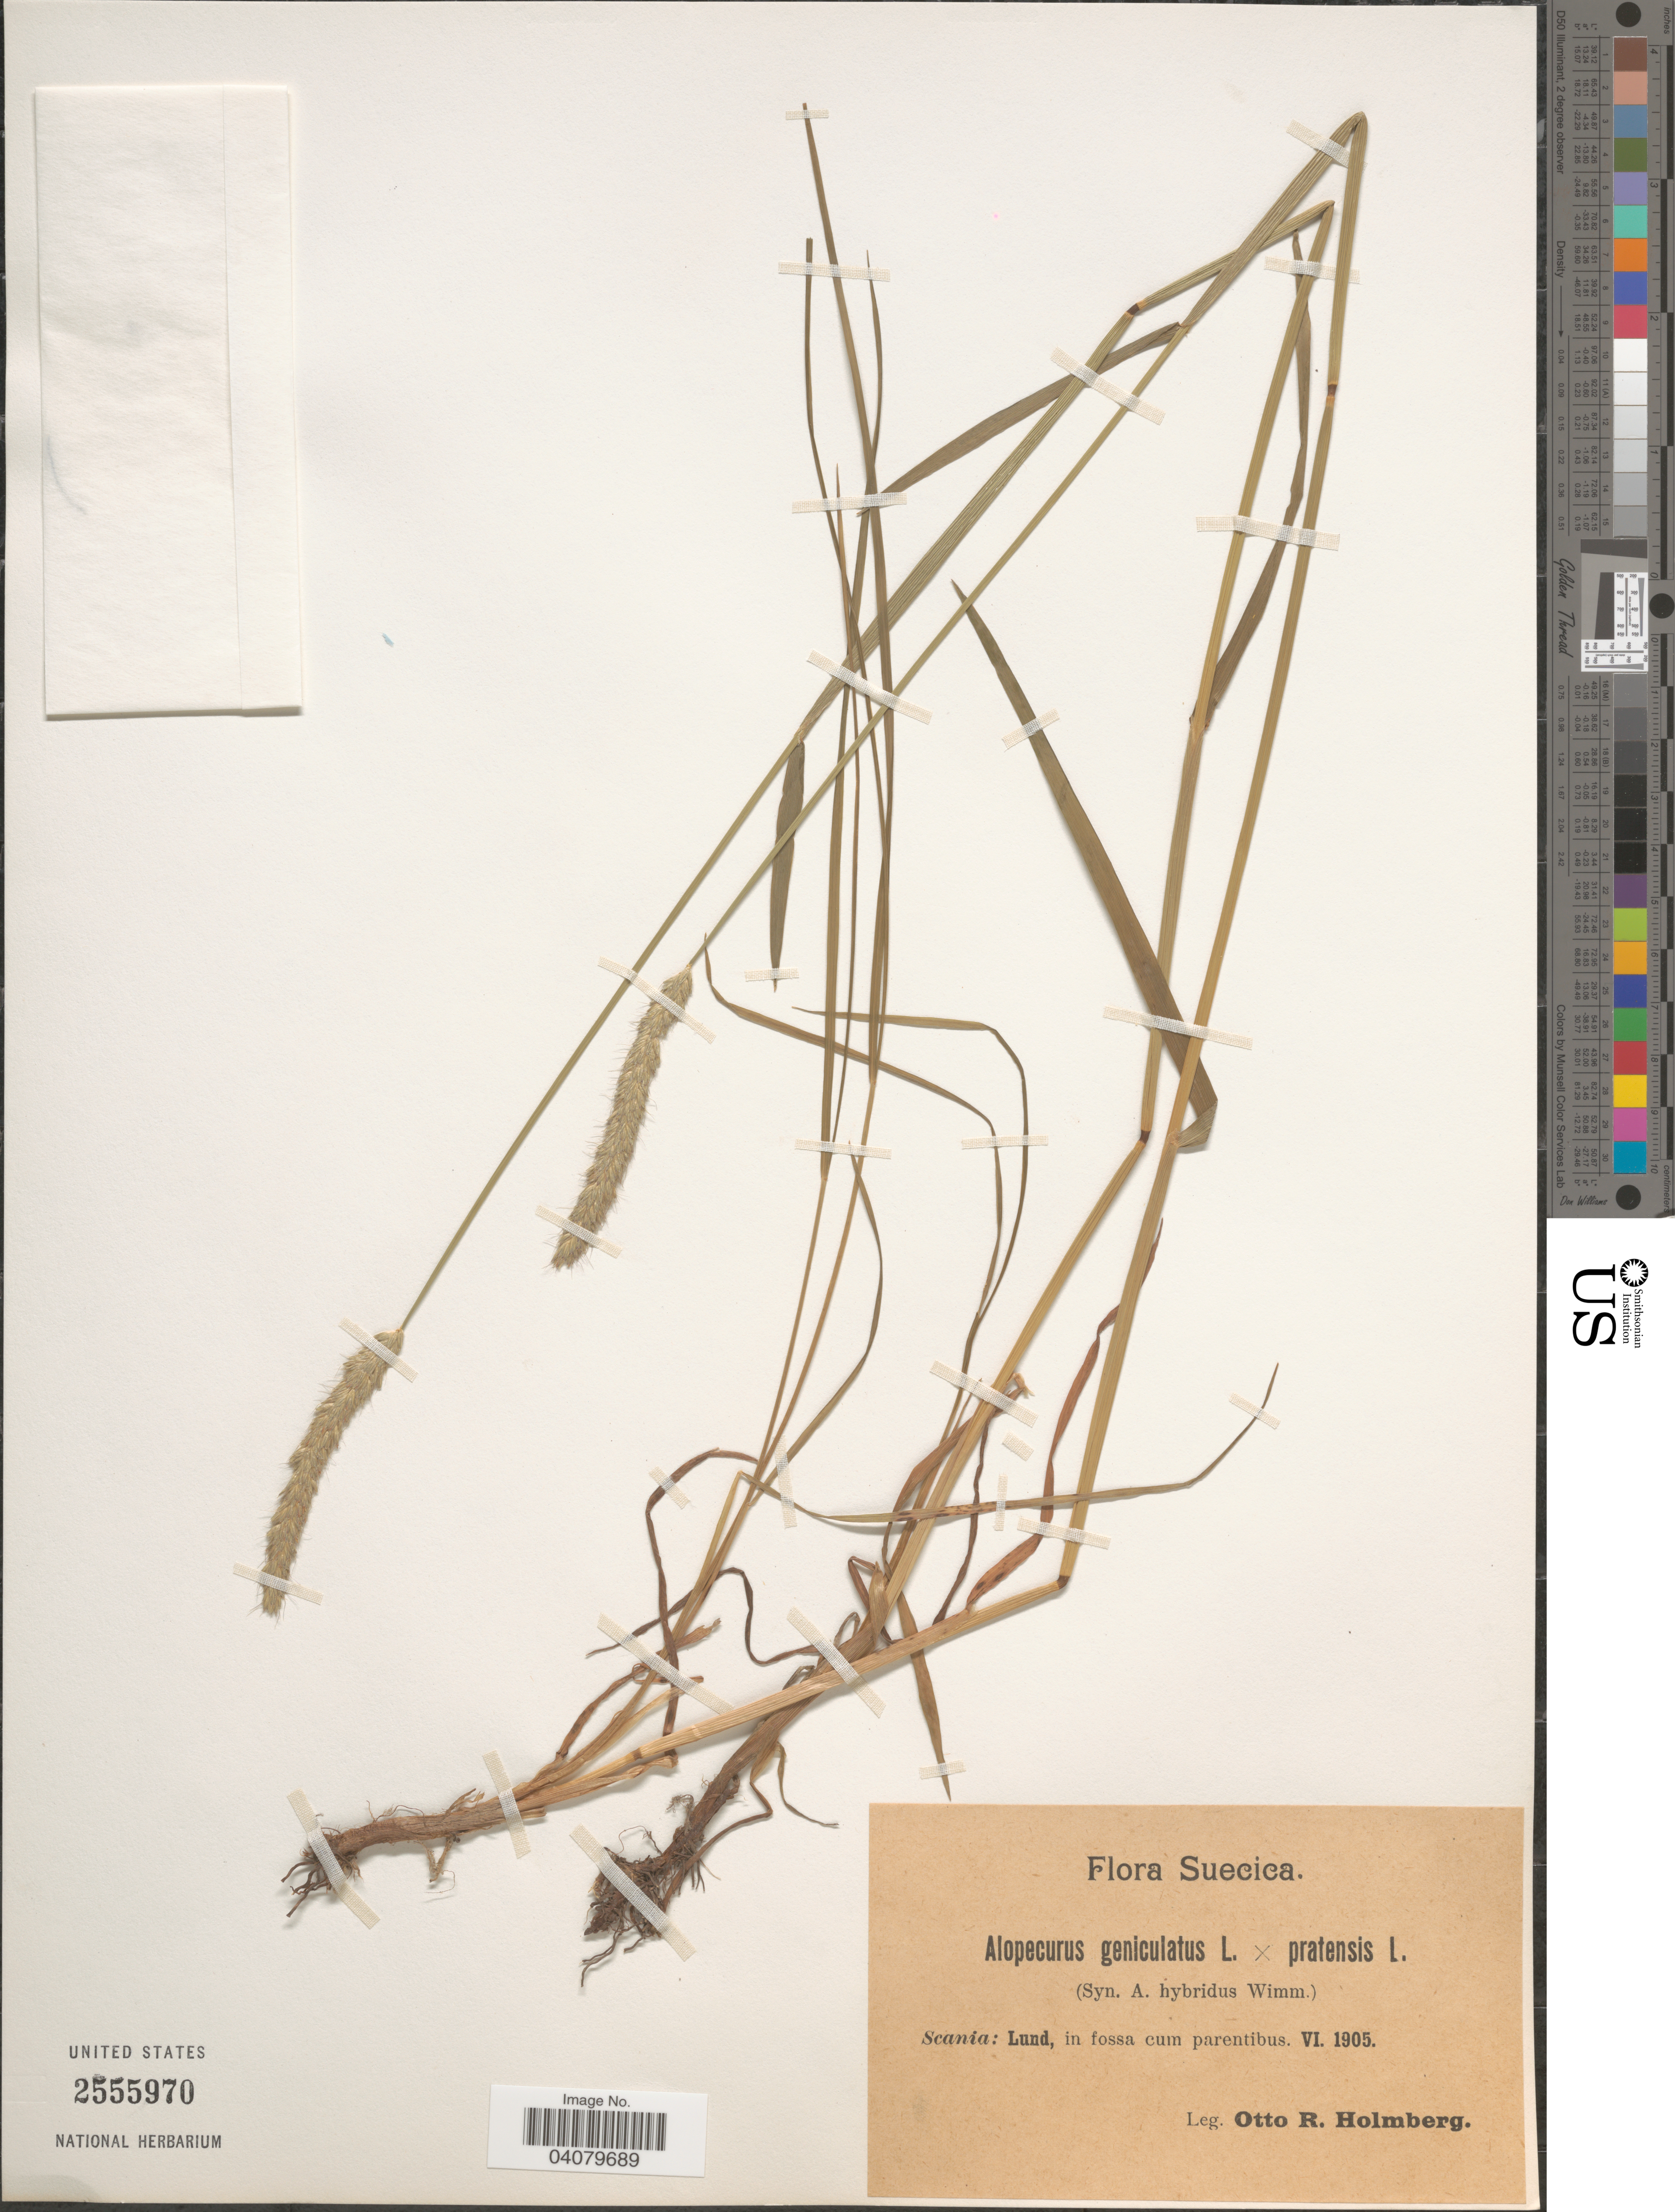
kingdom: Plantae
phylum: Tracheophyta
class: Liliopsida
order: Poales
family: Poaceae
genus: Alopecurus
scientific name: Alopecurus sp.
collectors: O. Holmberg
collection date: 1905-06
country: Sweden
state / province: Skåne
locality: Suecica. Scania: Lund, in fossa cum parentibus.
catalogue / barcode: US 2555970